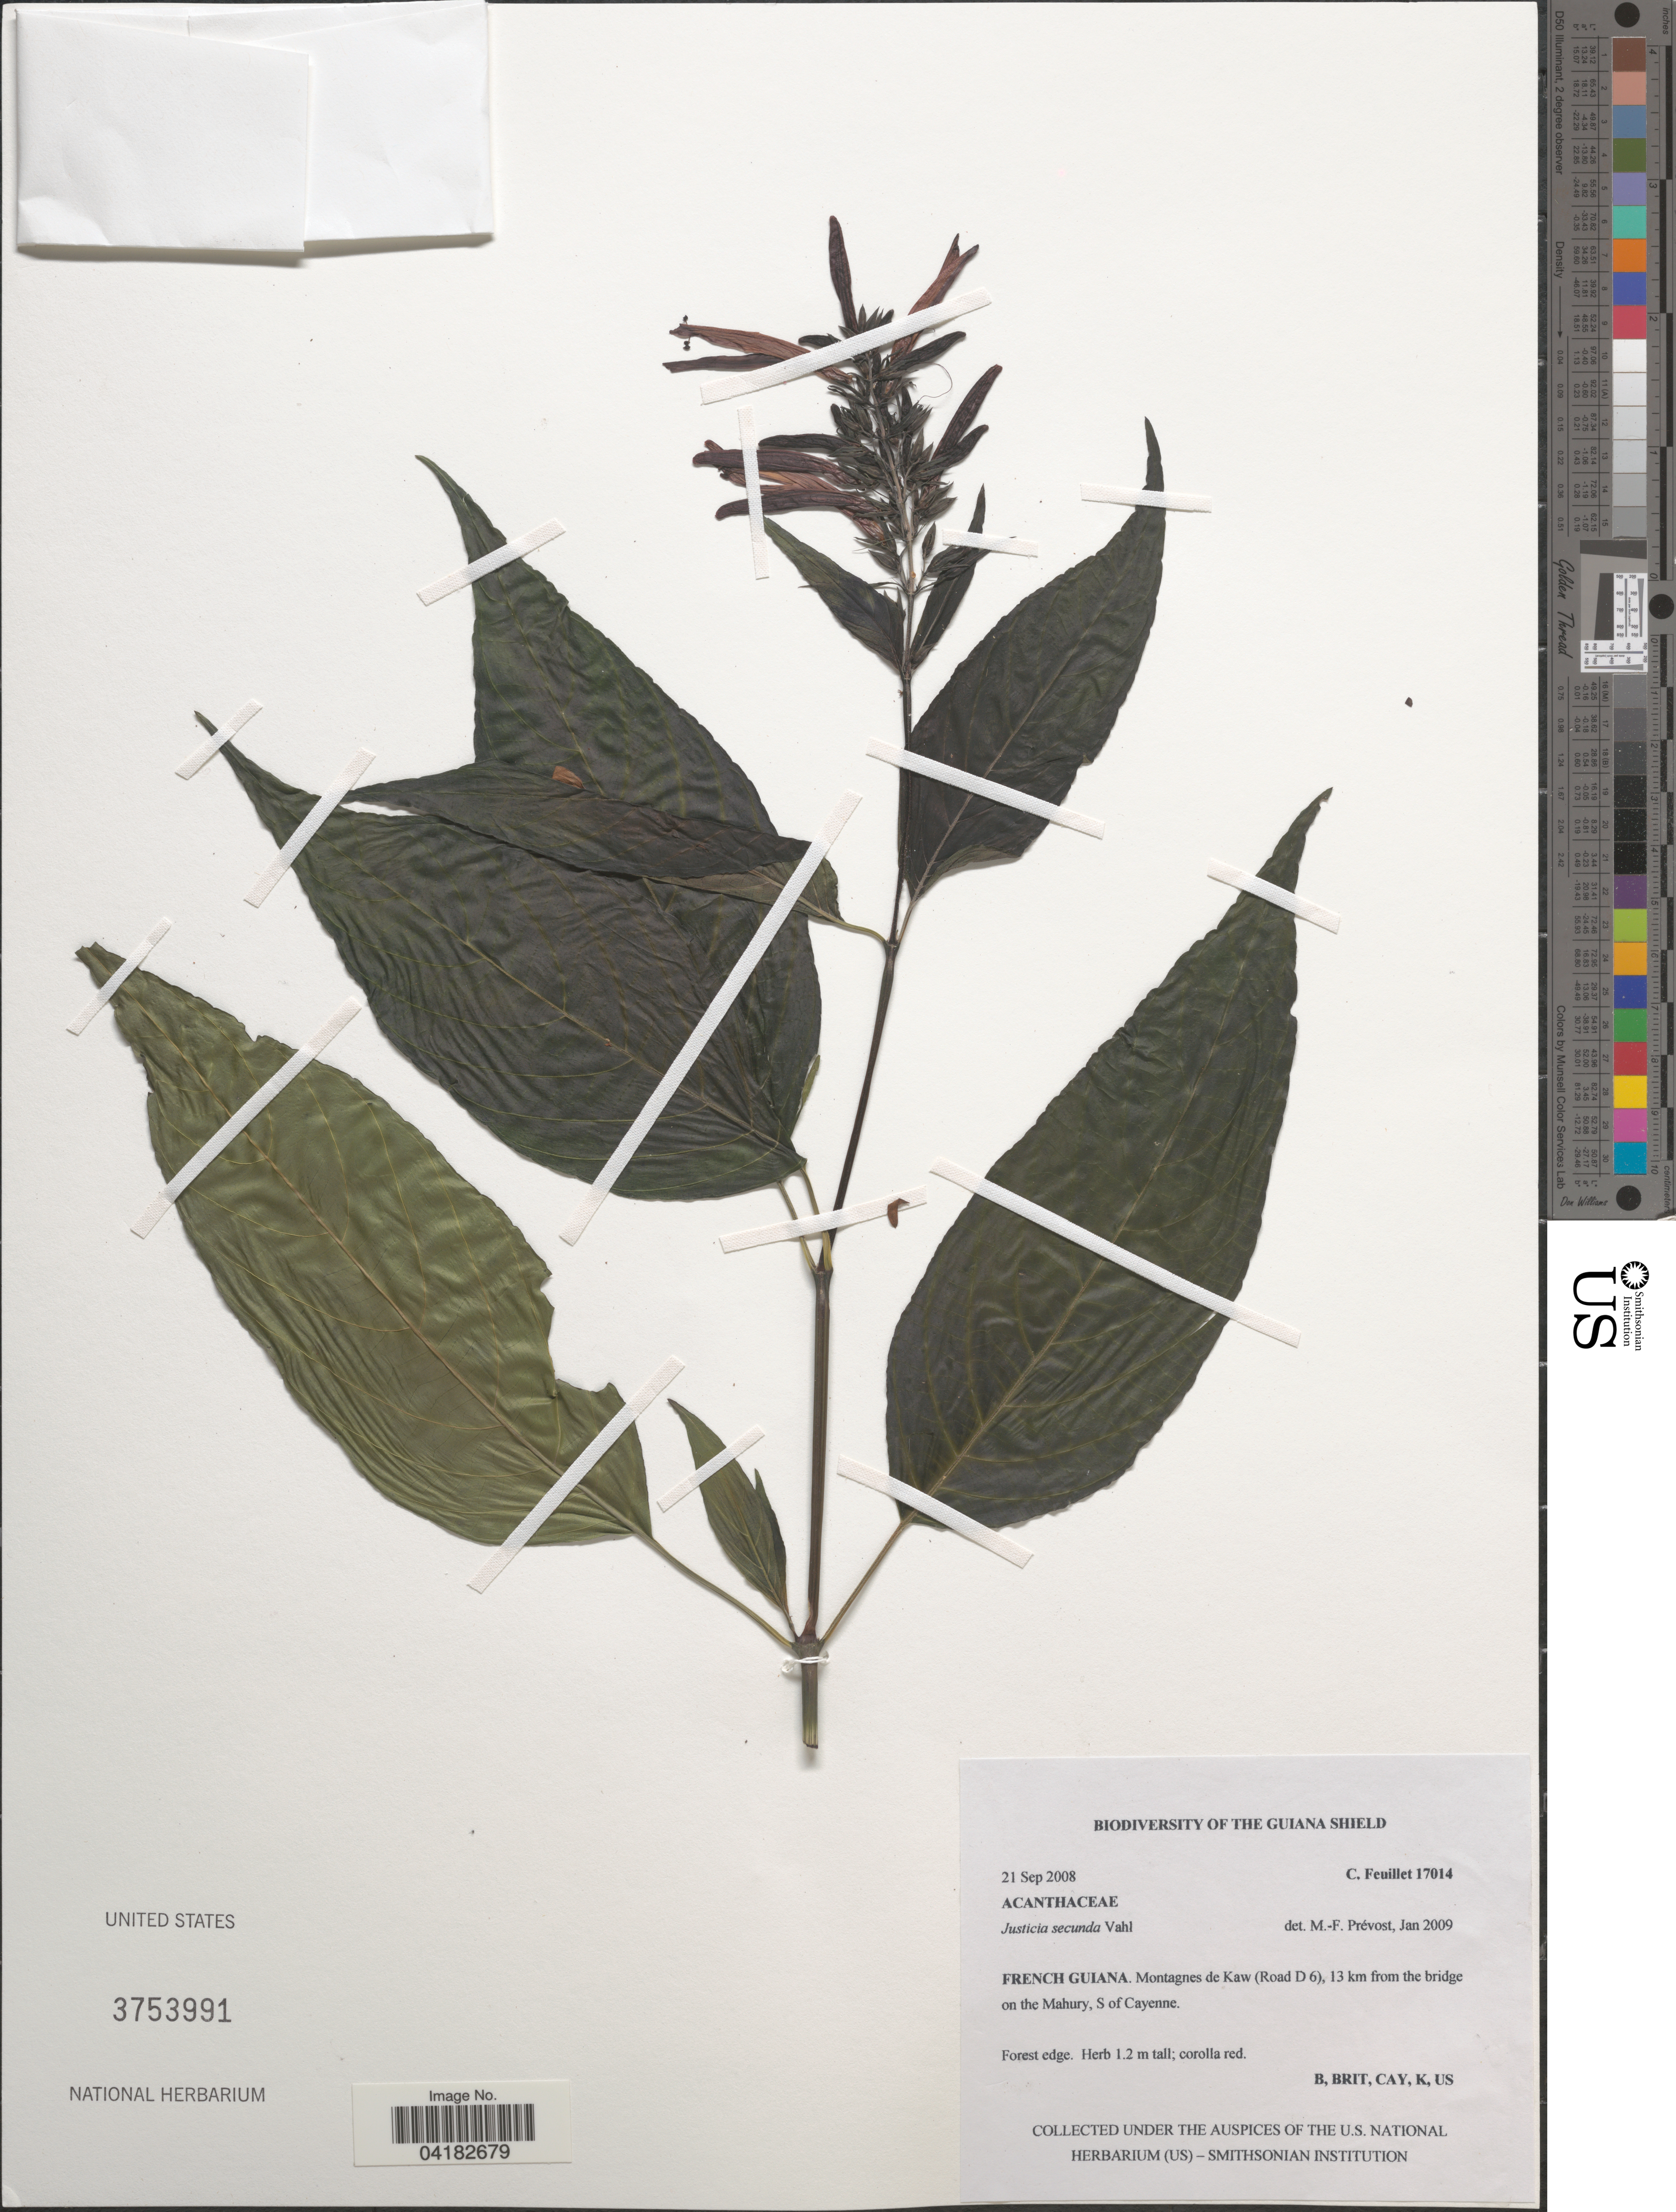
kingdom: Plantae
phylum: Tracheophyta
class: Magnoliopsida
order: Lamiales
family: Acanthaceae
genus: Justicia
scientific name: Justicia secunda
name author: Vahl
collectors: C. Feuillet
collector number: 17014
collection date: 2008-09-21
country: French Guiana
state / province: Cayenne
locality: The Guiana Shield. Montagnes de Kaw (Road D 6), 13 km from the bridge on the Mahury, S of Cayenne.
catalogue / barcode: US 3753991